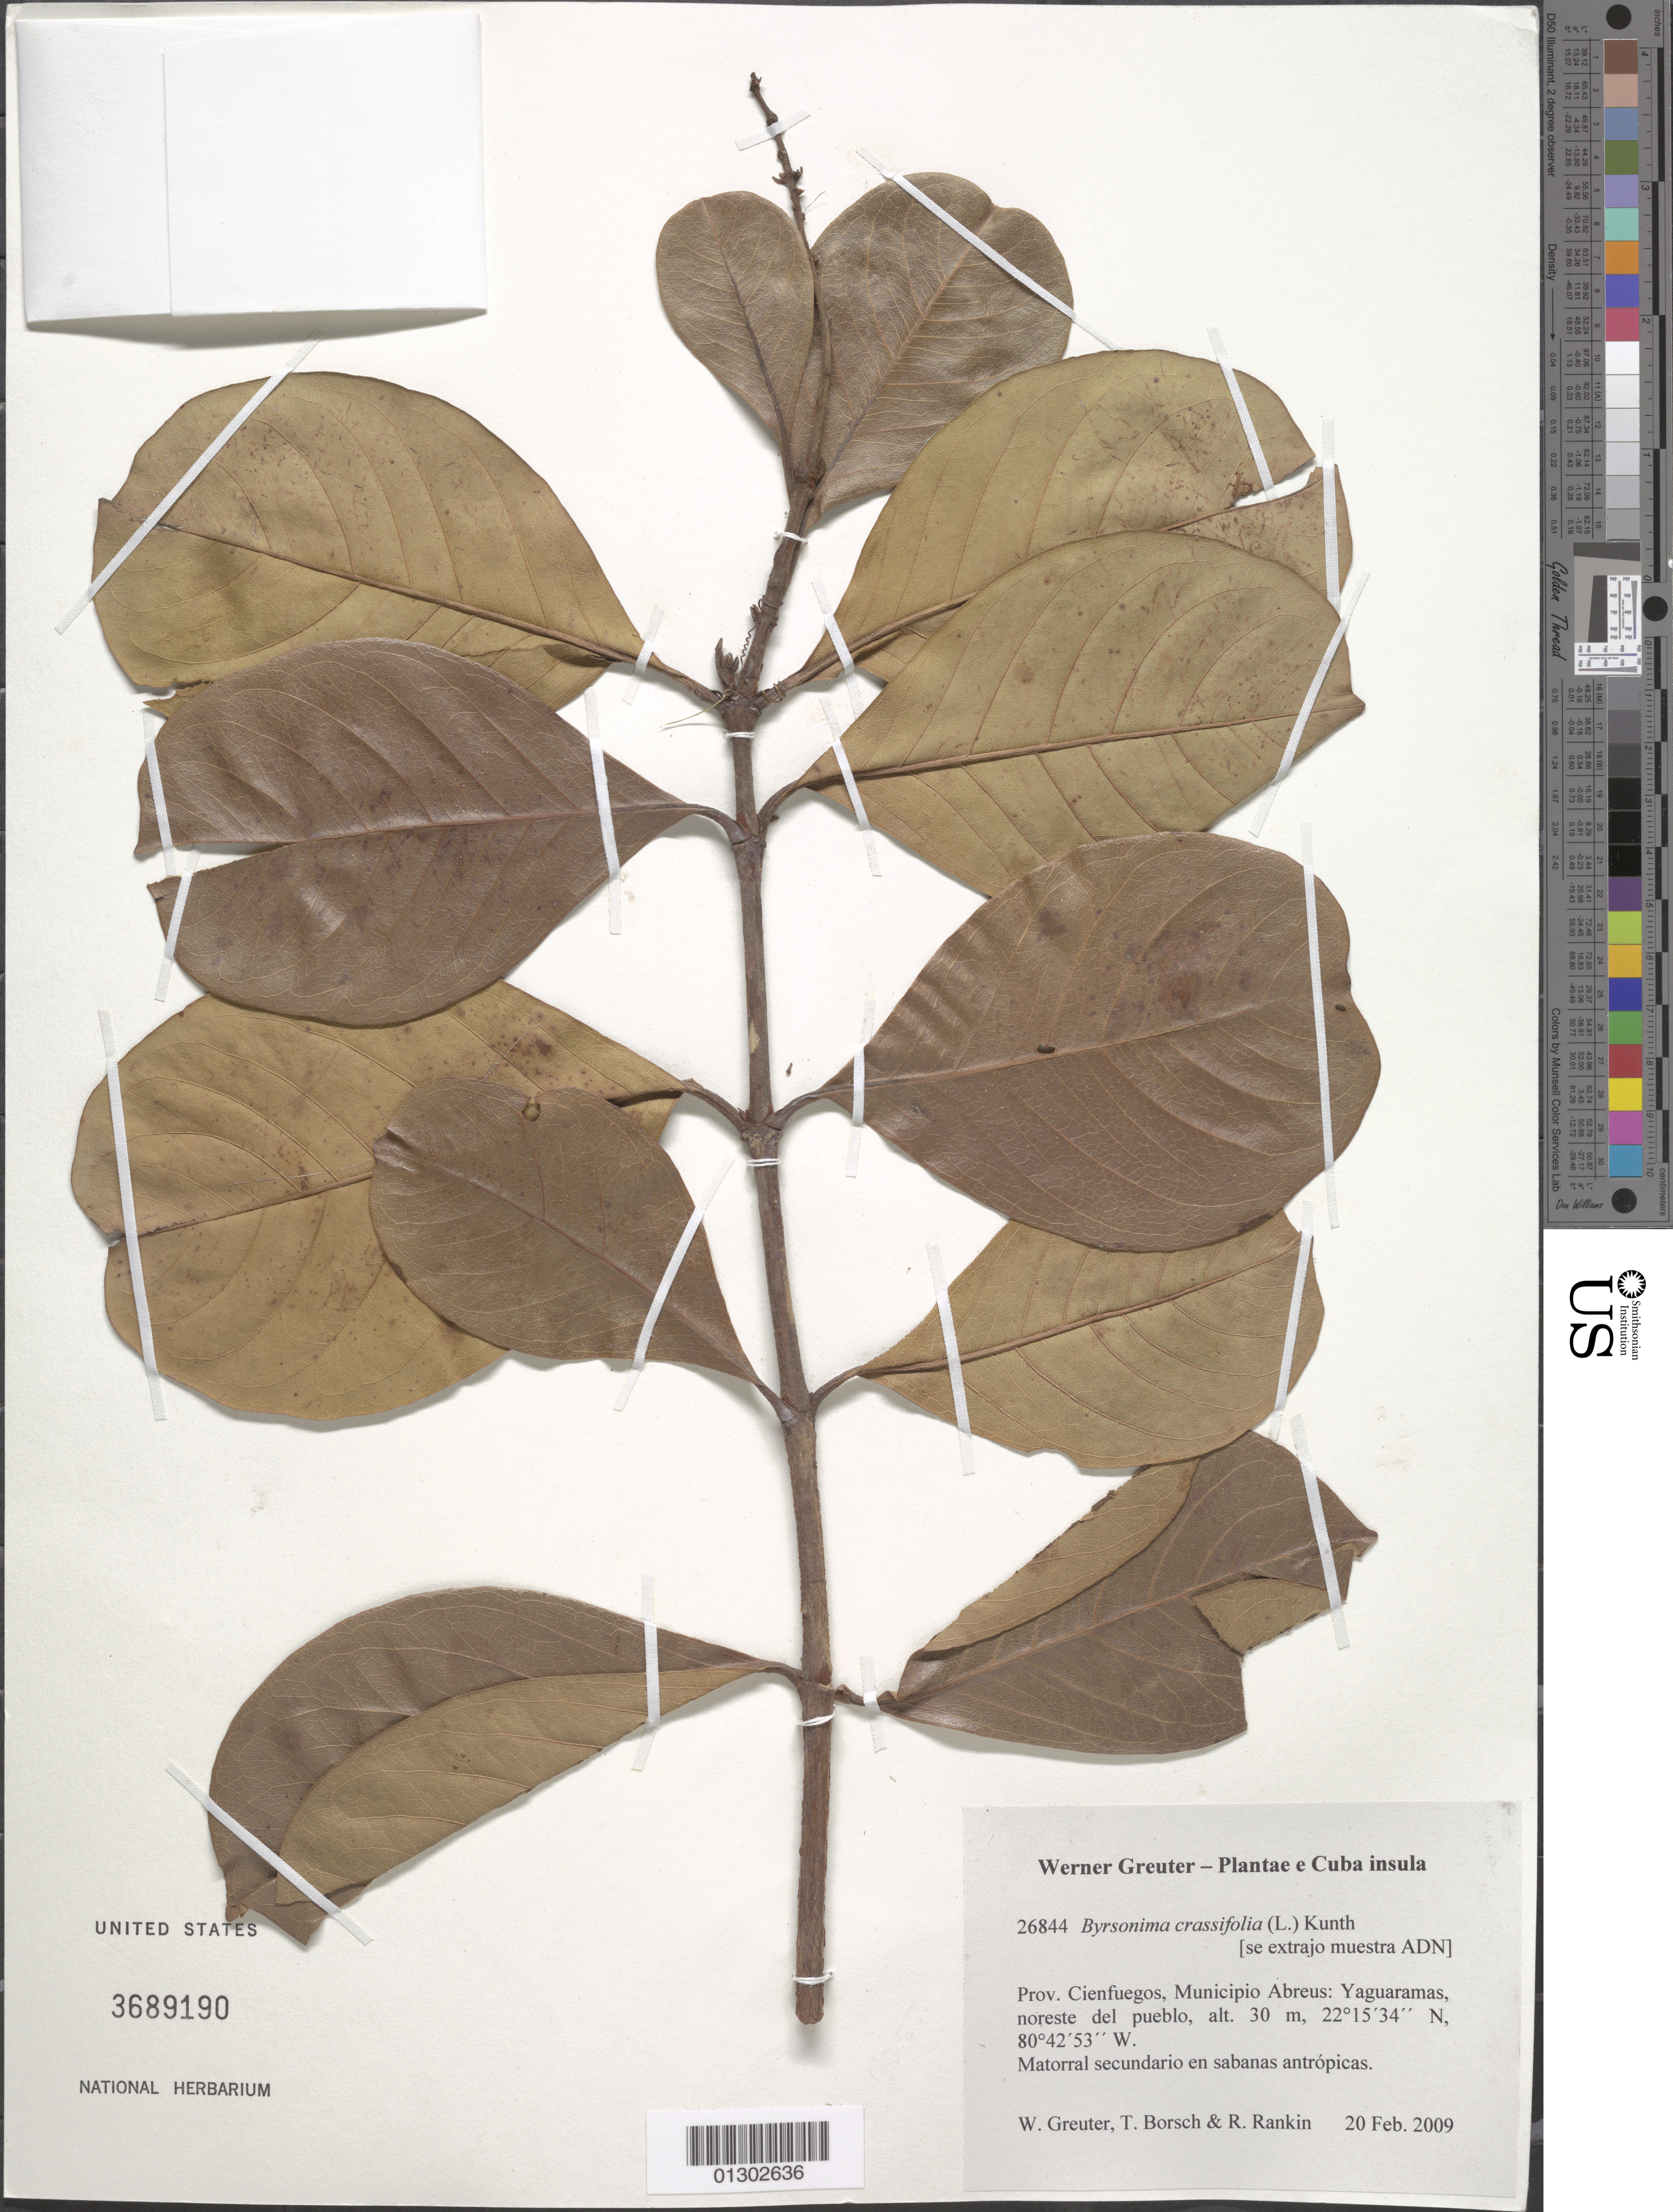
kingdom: Plantae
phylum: Tracheophyta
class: Magnoliopsida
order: Malpighiales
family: Malpighiaceae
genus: Byrsonima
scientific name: Byrsonima crassifolia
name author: (L.) Kunth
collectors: W. R. Greuter, T. Borsch & R. Rankin Rodriguez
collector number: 26844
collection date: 2009-02-20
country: Cuba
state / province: Cienfuegos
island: Cuba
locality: Municipio Abreus: Yaguaramas, noreste del pueblo.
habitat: Matorral secundario en sabanas antrópicas.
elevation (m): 30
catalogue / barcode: US 3689190